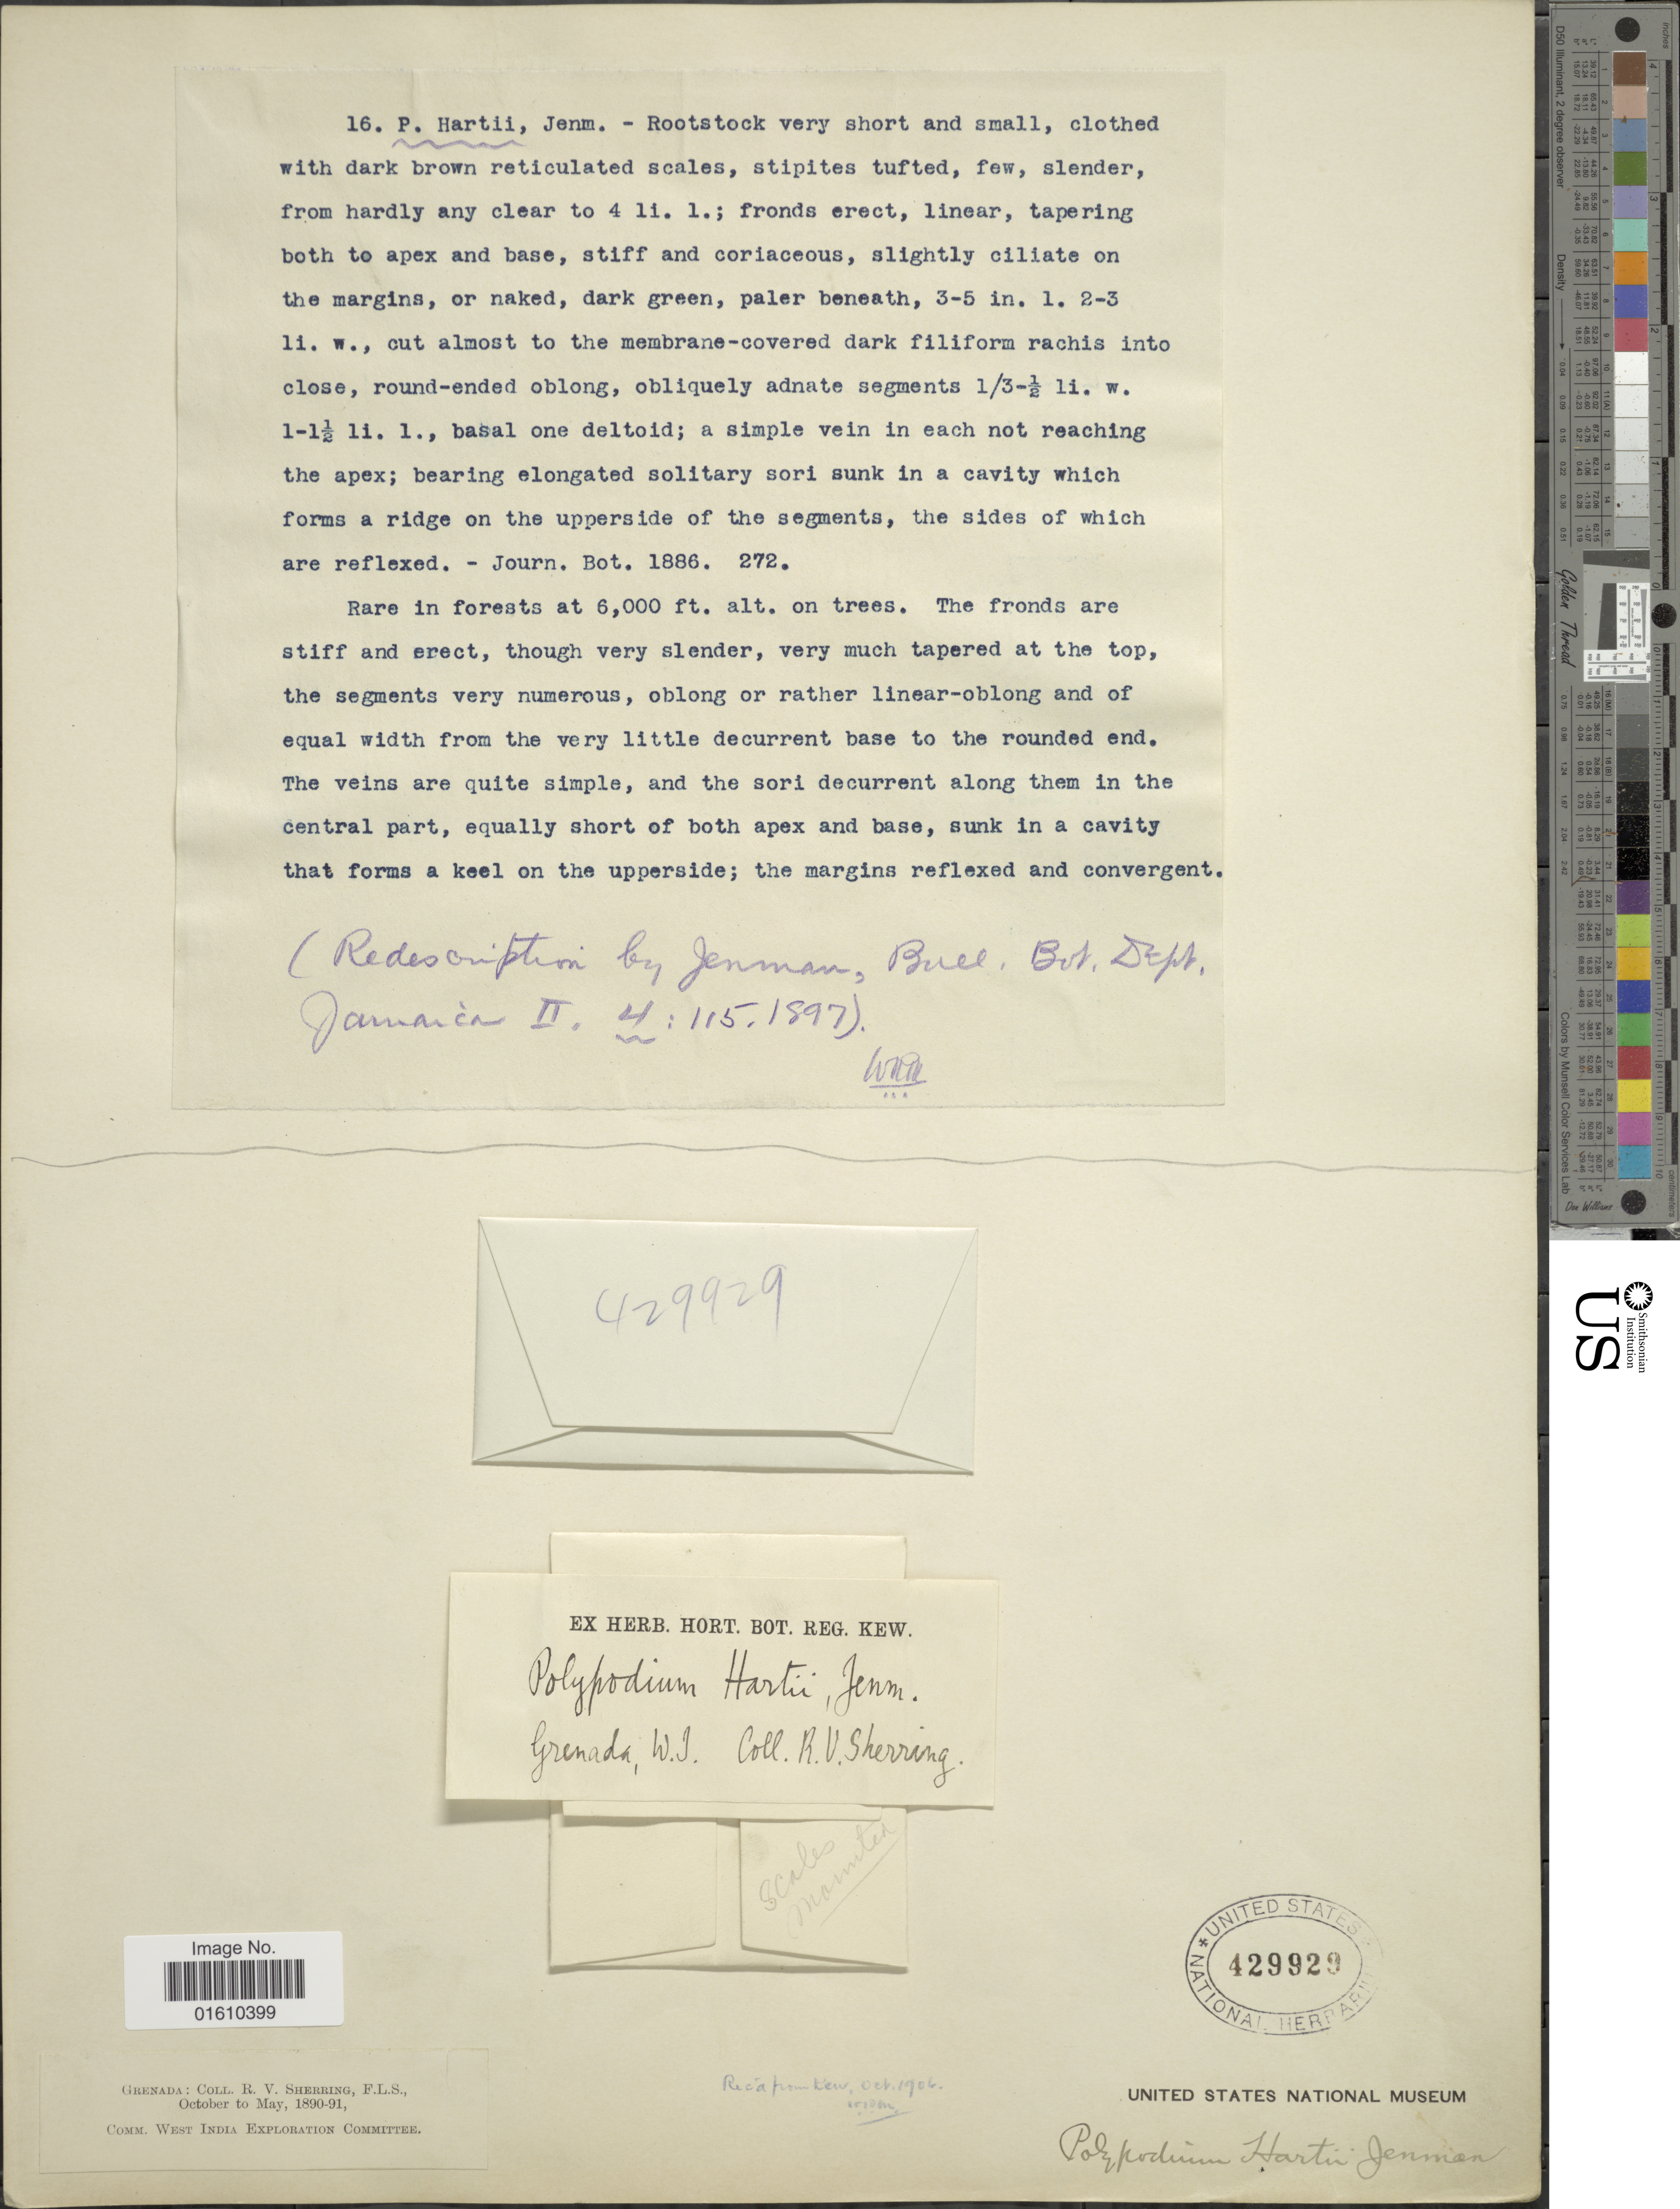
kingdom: Plantae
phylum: Tracheophyta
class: Polypodiopsida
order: Polypodiales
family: Polypodiaceae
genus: Stenogrammitis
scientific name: Stenogrammitis hartii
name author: (Jenman) Labiak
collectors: R. Sherring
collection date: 1890-10/1891-05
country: Grenada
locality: W. I.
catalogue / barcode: US 429929